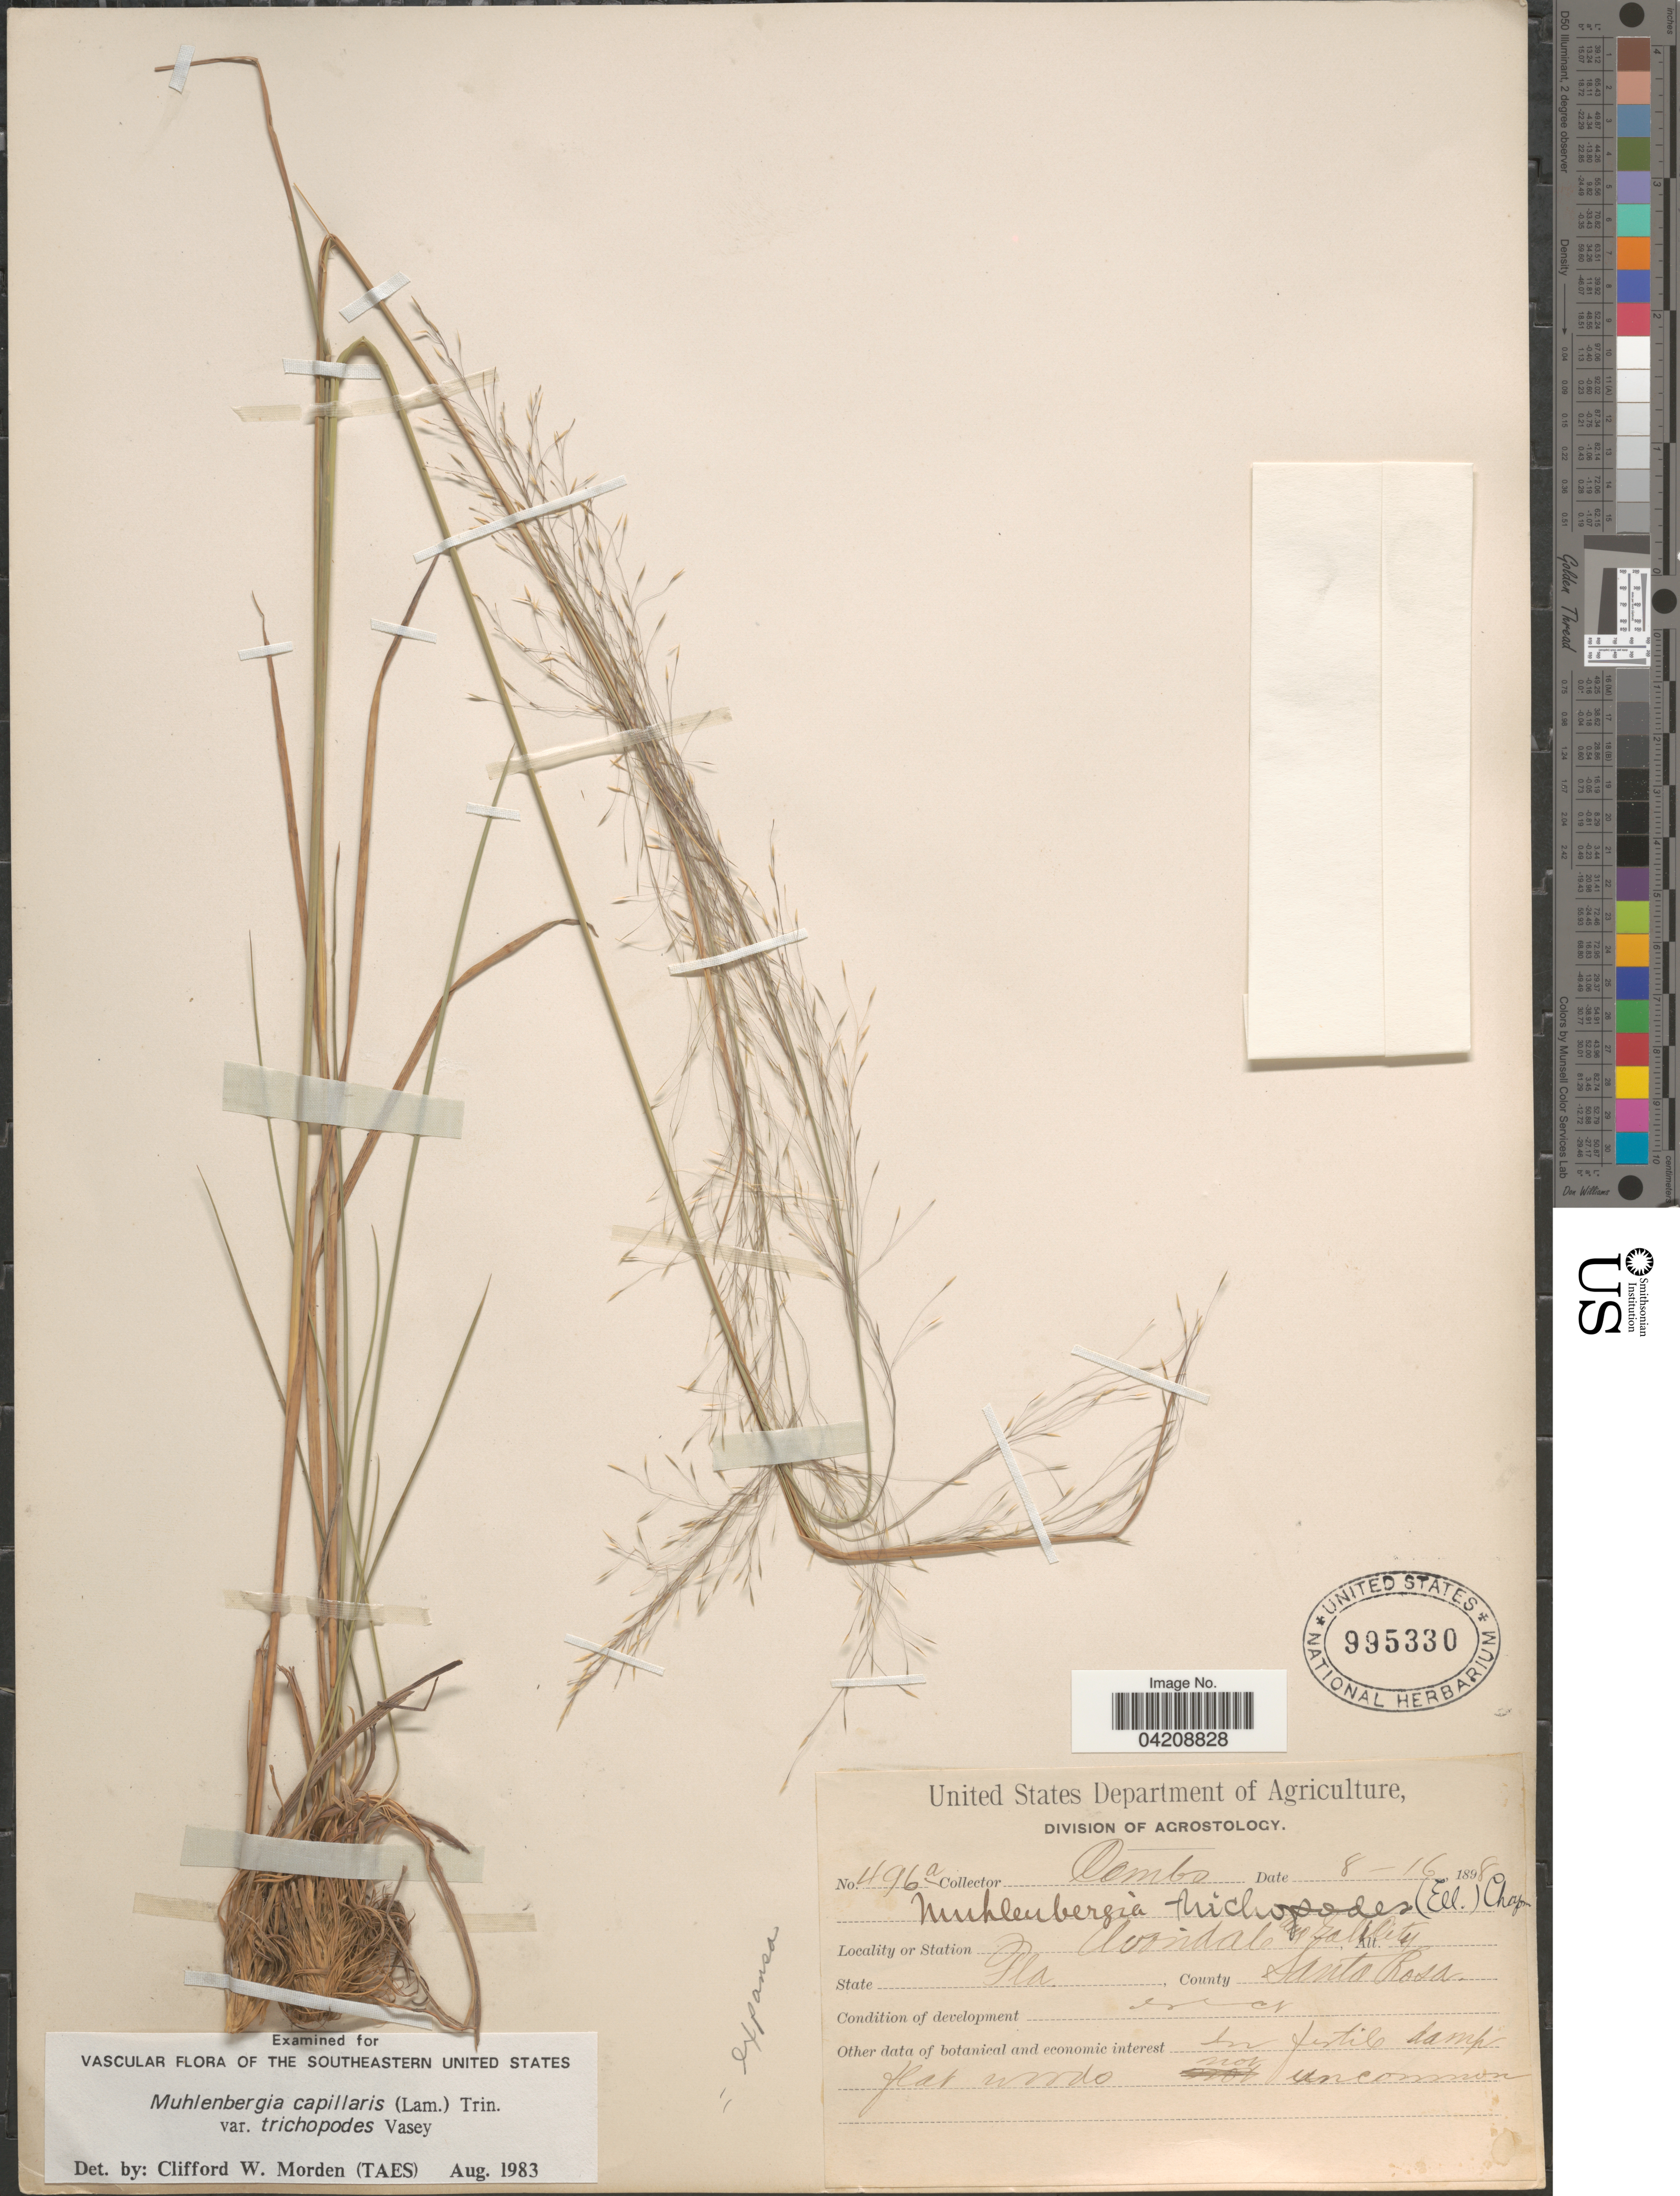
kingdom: Plantae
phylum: Tracheophyta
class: Liliopsida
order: Poales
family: Poaceae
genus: Muhlenbergia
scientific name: Muhlenbergia expansa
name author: Trin.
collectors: -. Combs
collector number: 496a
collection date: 1898-08-16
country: United States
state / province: Florida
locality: Avondale and Galt City. County Santa Rosa.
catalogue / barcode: US 995330